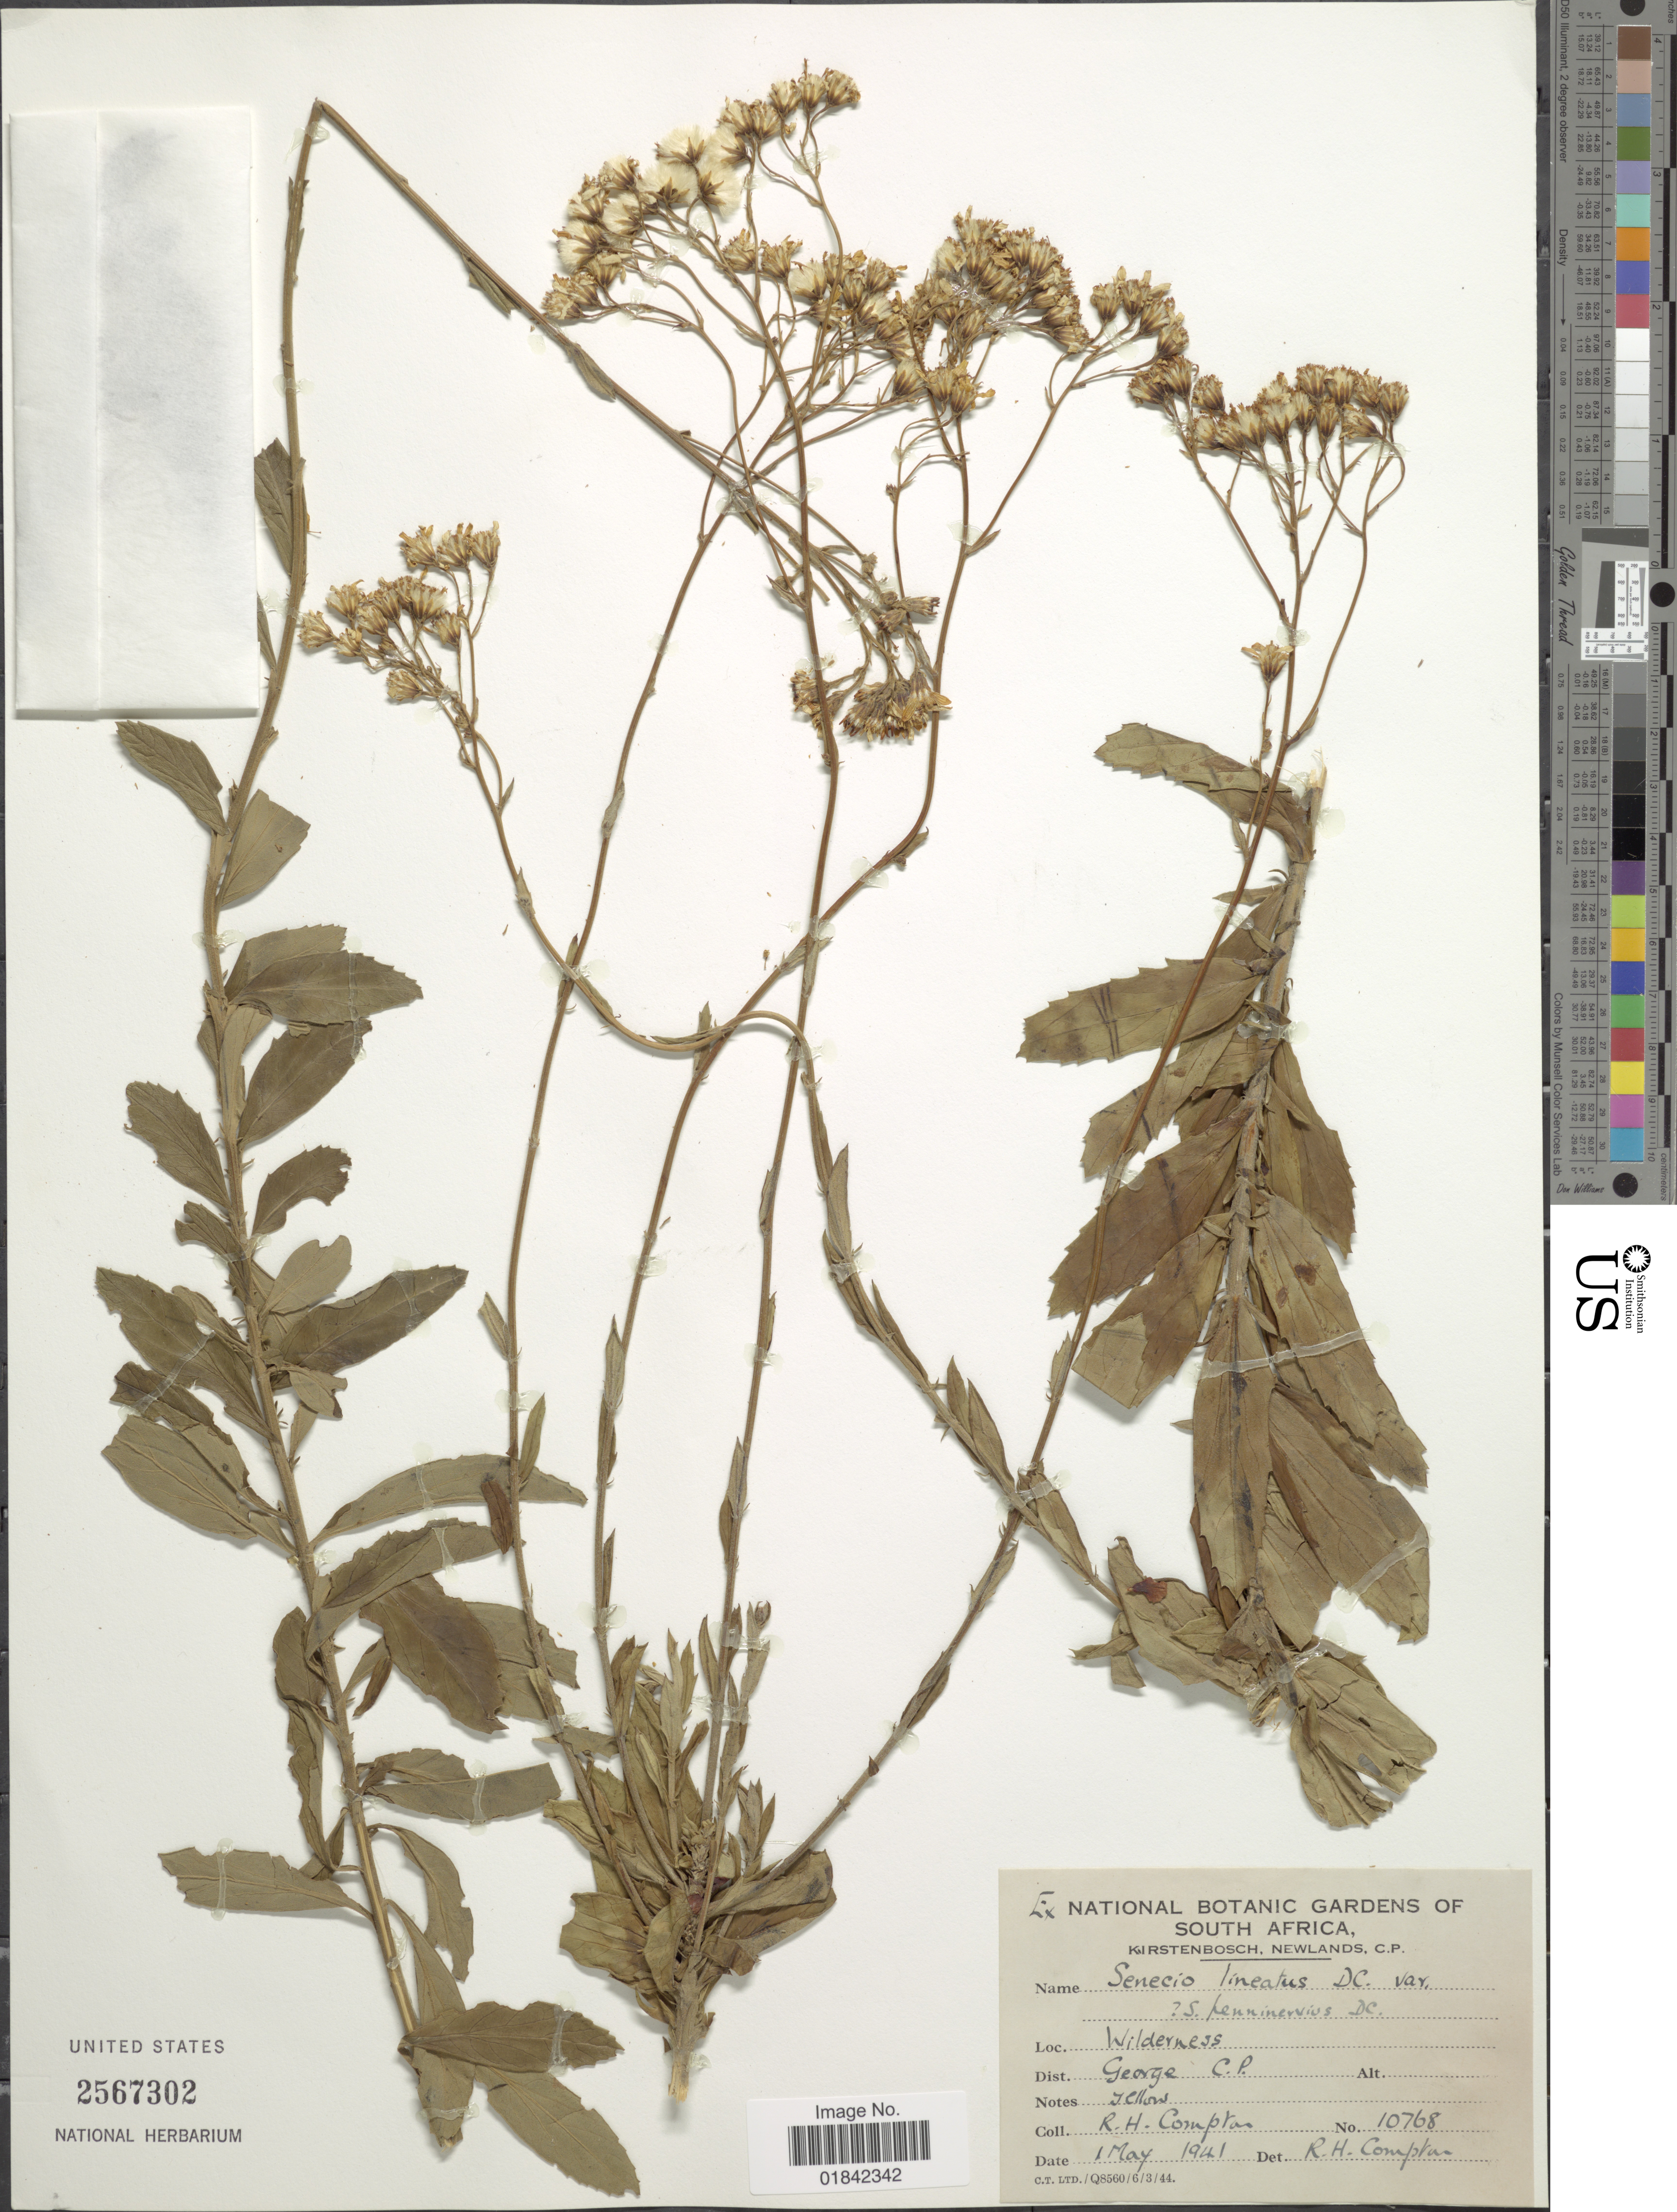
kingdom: Plantae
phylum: Tracheophyta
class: Magnoliopsida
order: Asterales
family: Asteraceae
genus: Senecio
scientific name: Senecio lineatus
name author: DC.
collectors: R. H. Compton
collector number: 10768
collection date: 1941-05-01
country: South Africa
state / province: Western Cape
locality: Wilderness, George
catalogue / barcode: US 2567302